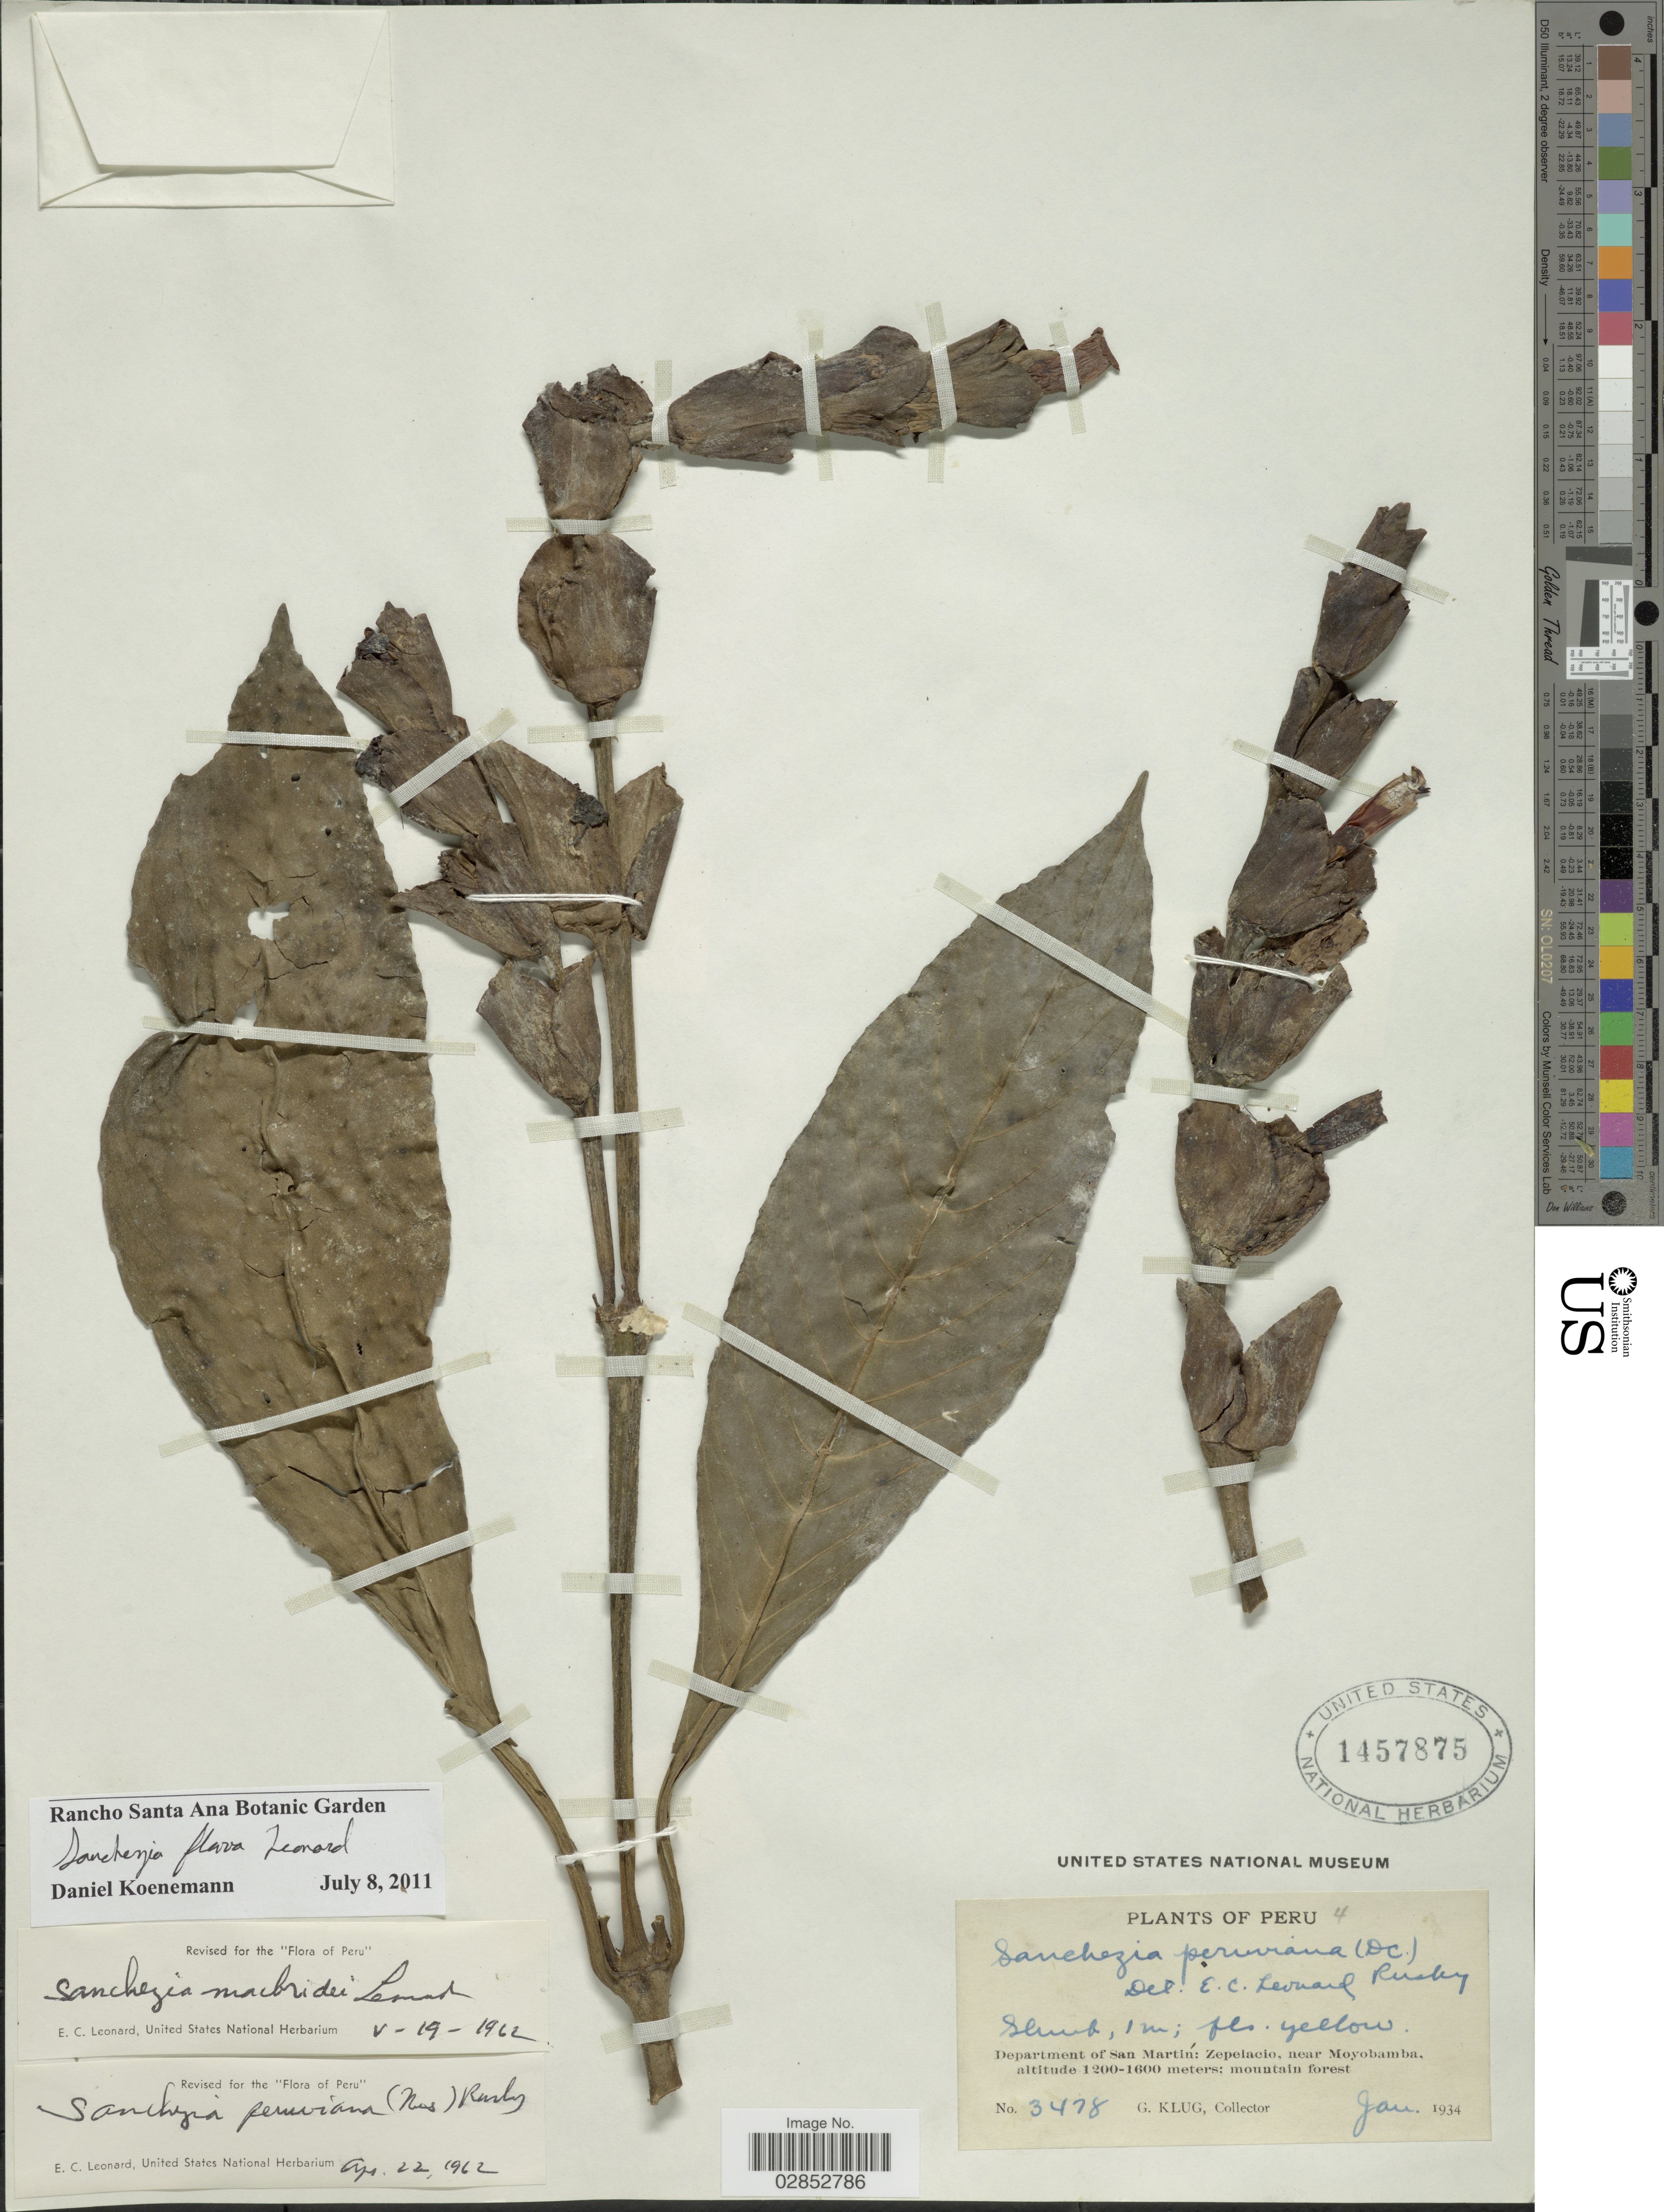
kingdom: Plantae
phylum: Tracheophyta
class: Magnoliopsida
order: Lamiales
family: Acanthaceae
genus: Sanchezia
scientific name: Sanchezia oblonga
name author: Ruiz & Pav.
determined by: Azevedo, Igor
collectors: G. Klug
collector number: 3478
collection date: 1934-01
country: Peru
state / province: San Martín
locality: Department of San Martín: Zepelacio, near Moyobamba.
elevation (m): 1200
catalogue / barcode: US 1457875